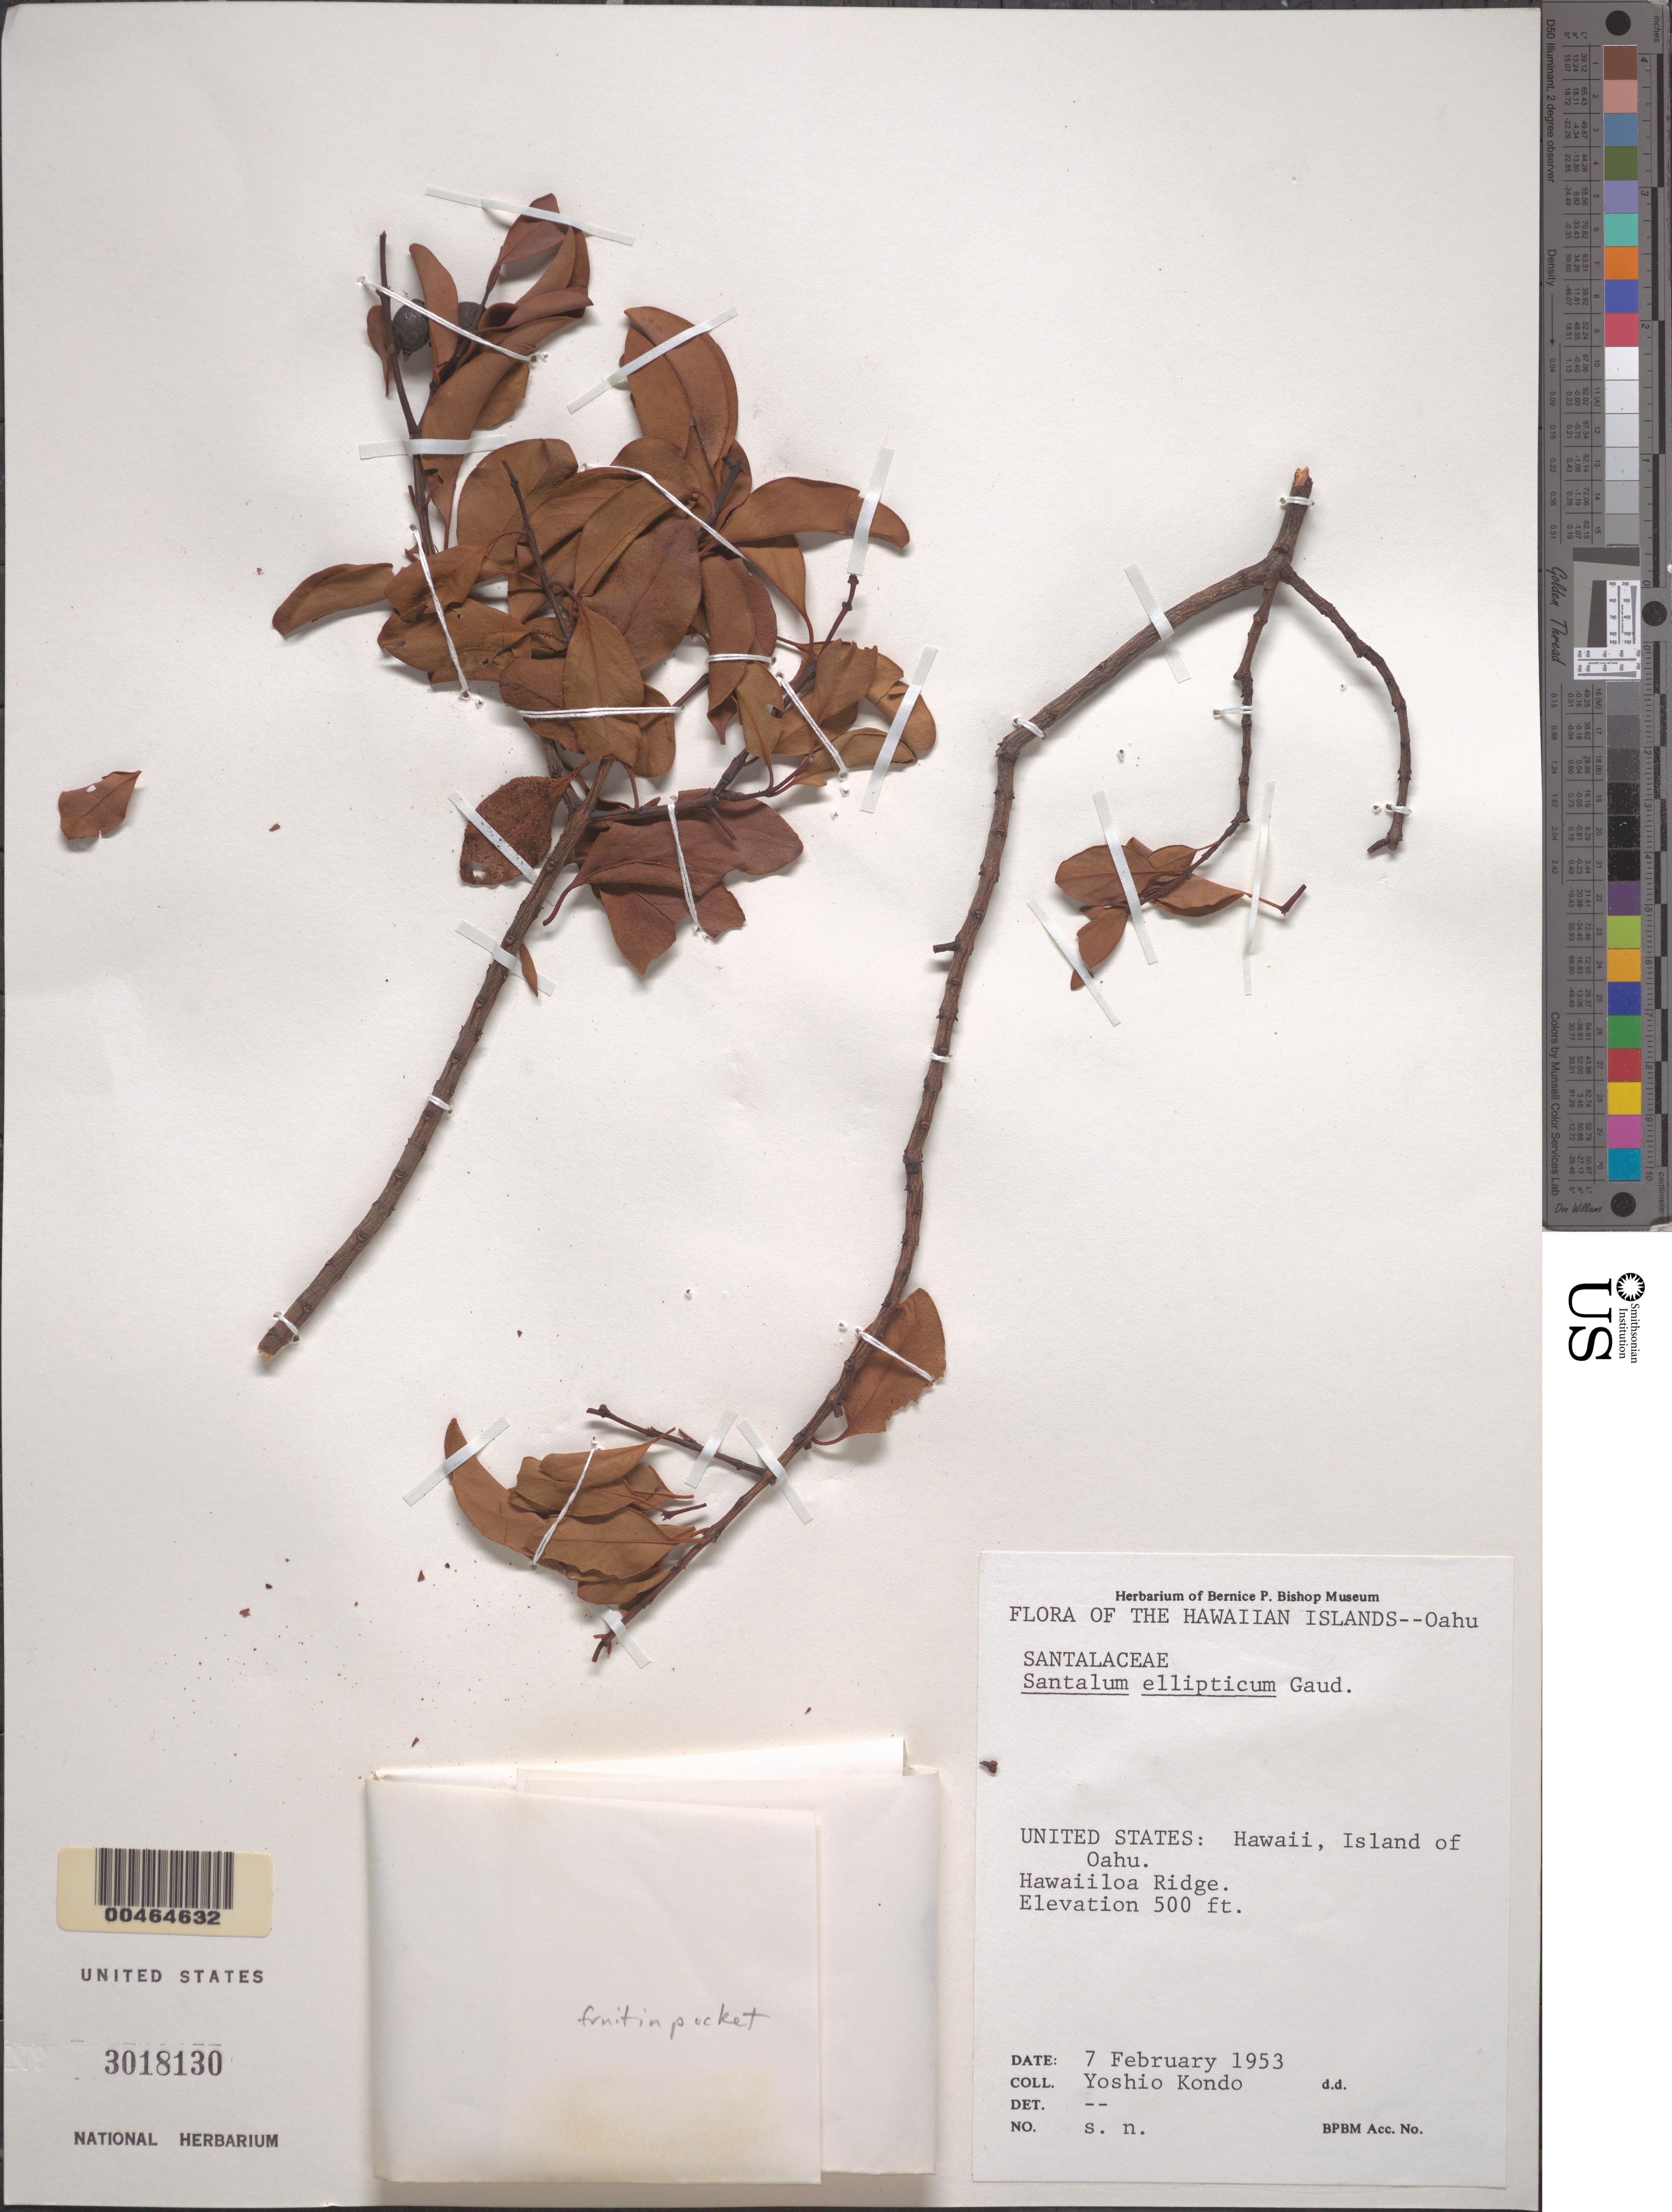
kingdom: Plantae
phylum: Tracheophyta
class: Magnoliopsida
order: Santalales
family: Santalaceae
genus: Santalum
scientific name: Santalum ellipticum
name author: Gaudich.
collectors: Y. Kondo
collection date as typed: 7 Feb 1953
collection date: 1953-02-07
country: United States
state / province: Hawaii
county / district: Hawaii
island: Hawaii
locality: Hawaiiloa Ridge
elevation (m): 152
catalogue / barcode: US 3018130